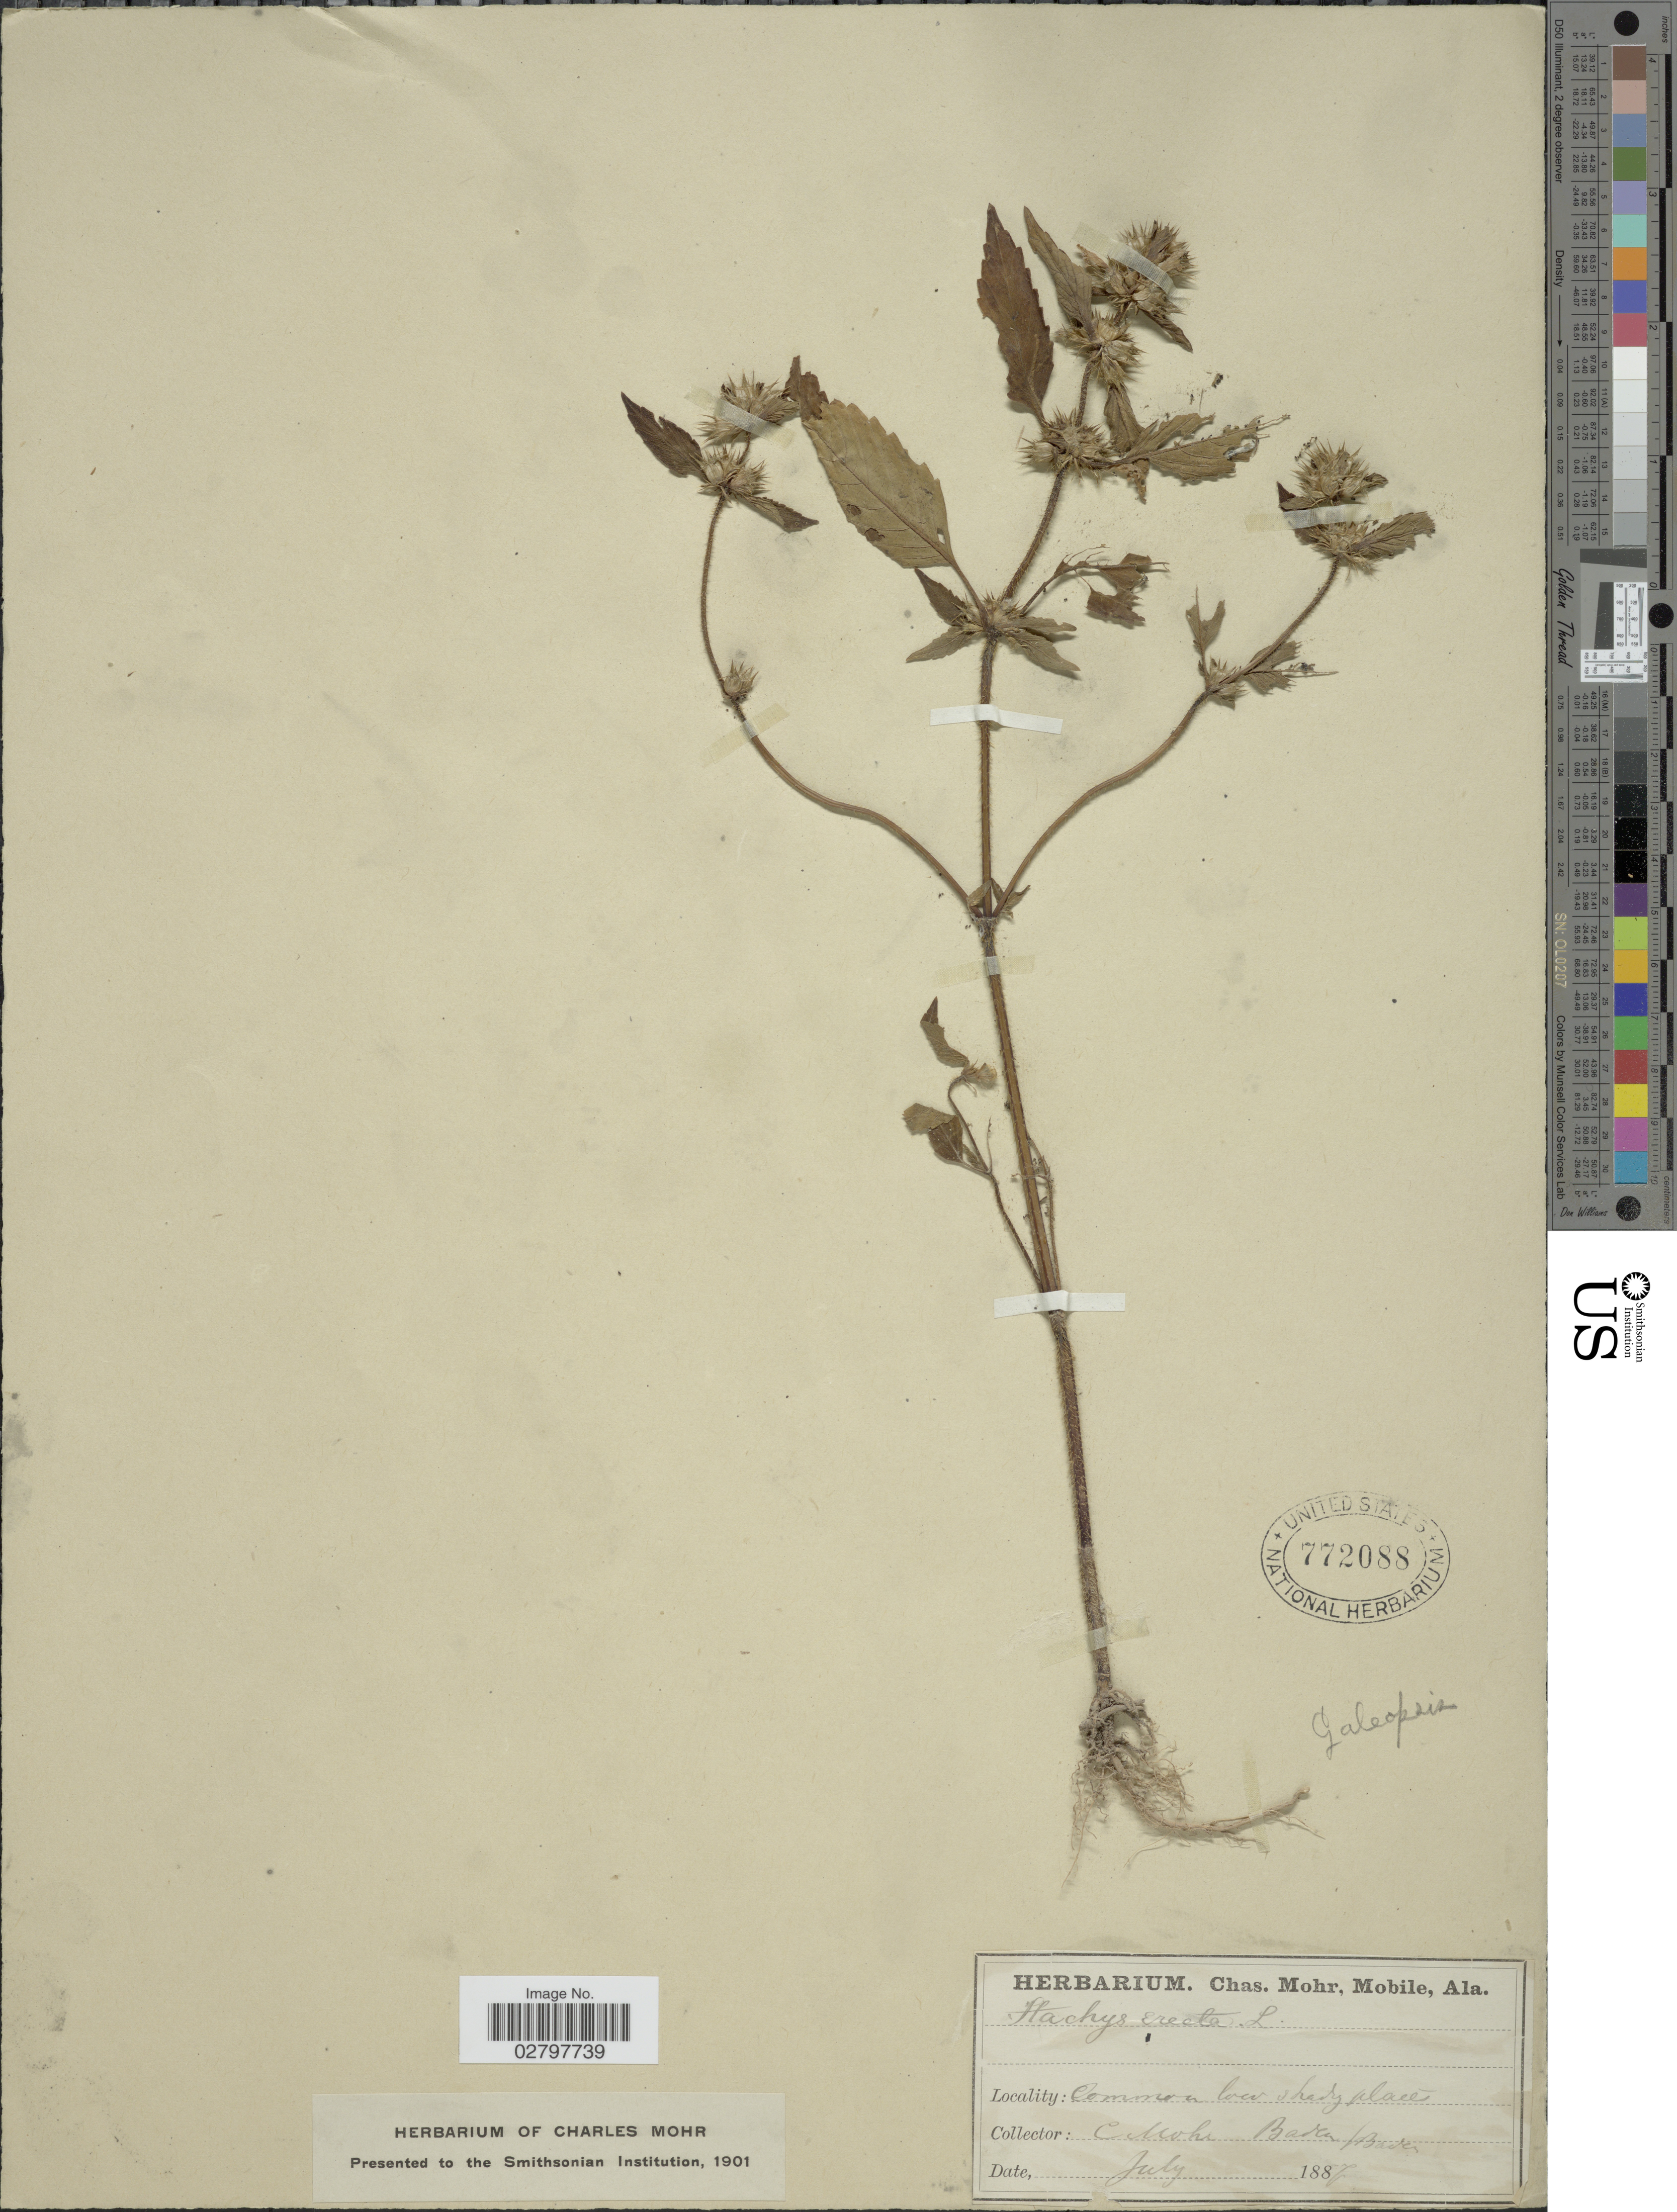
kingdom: Plantae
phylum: Tracheophyta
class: Magnoliopsida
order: Lamiales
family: Lamiaceae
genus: Stachys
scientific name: Stachys erecta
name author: K. Koch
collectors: C. T. Mohr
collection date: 1887-07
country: Germany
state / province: Baden-Württemberg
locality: Baden/Baden.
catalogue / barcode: US 772088